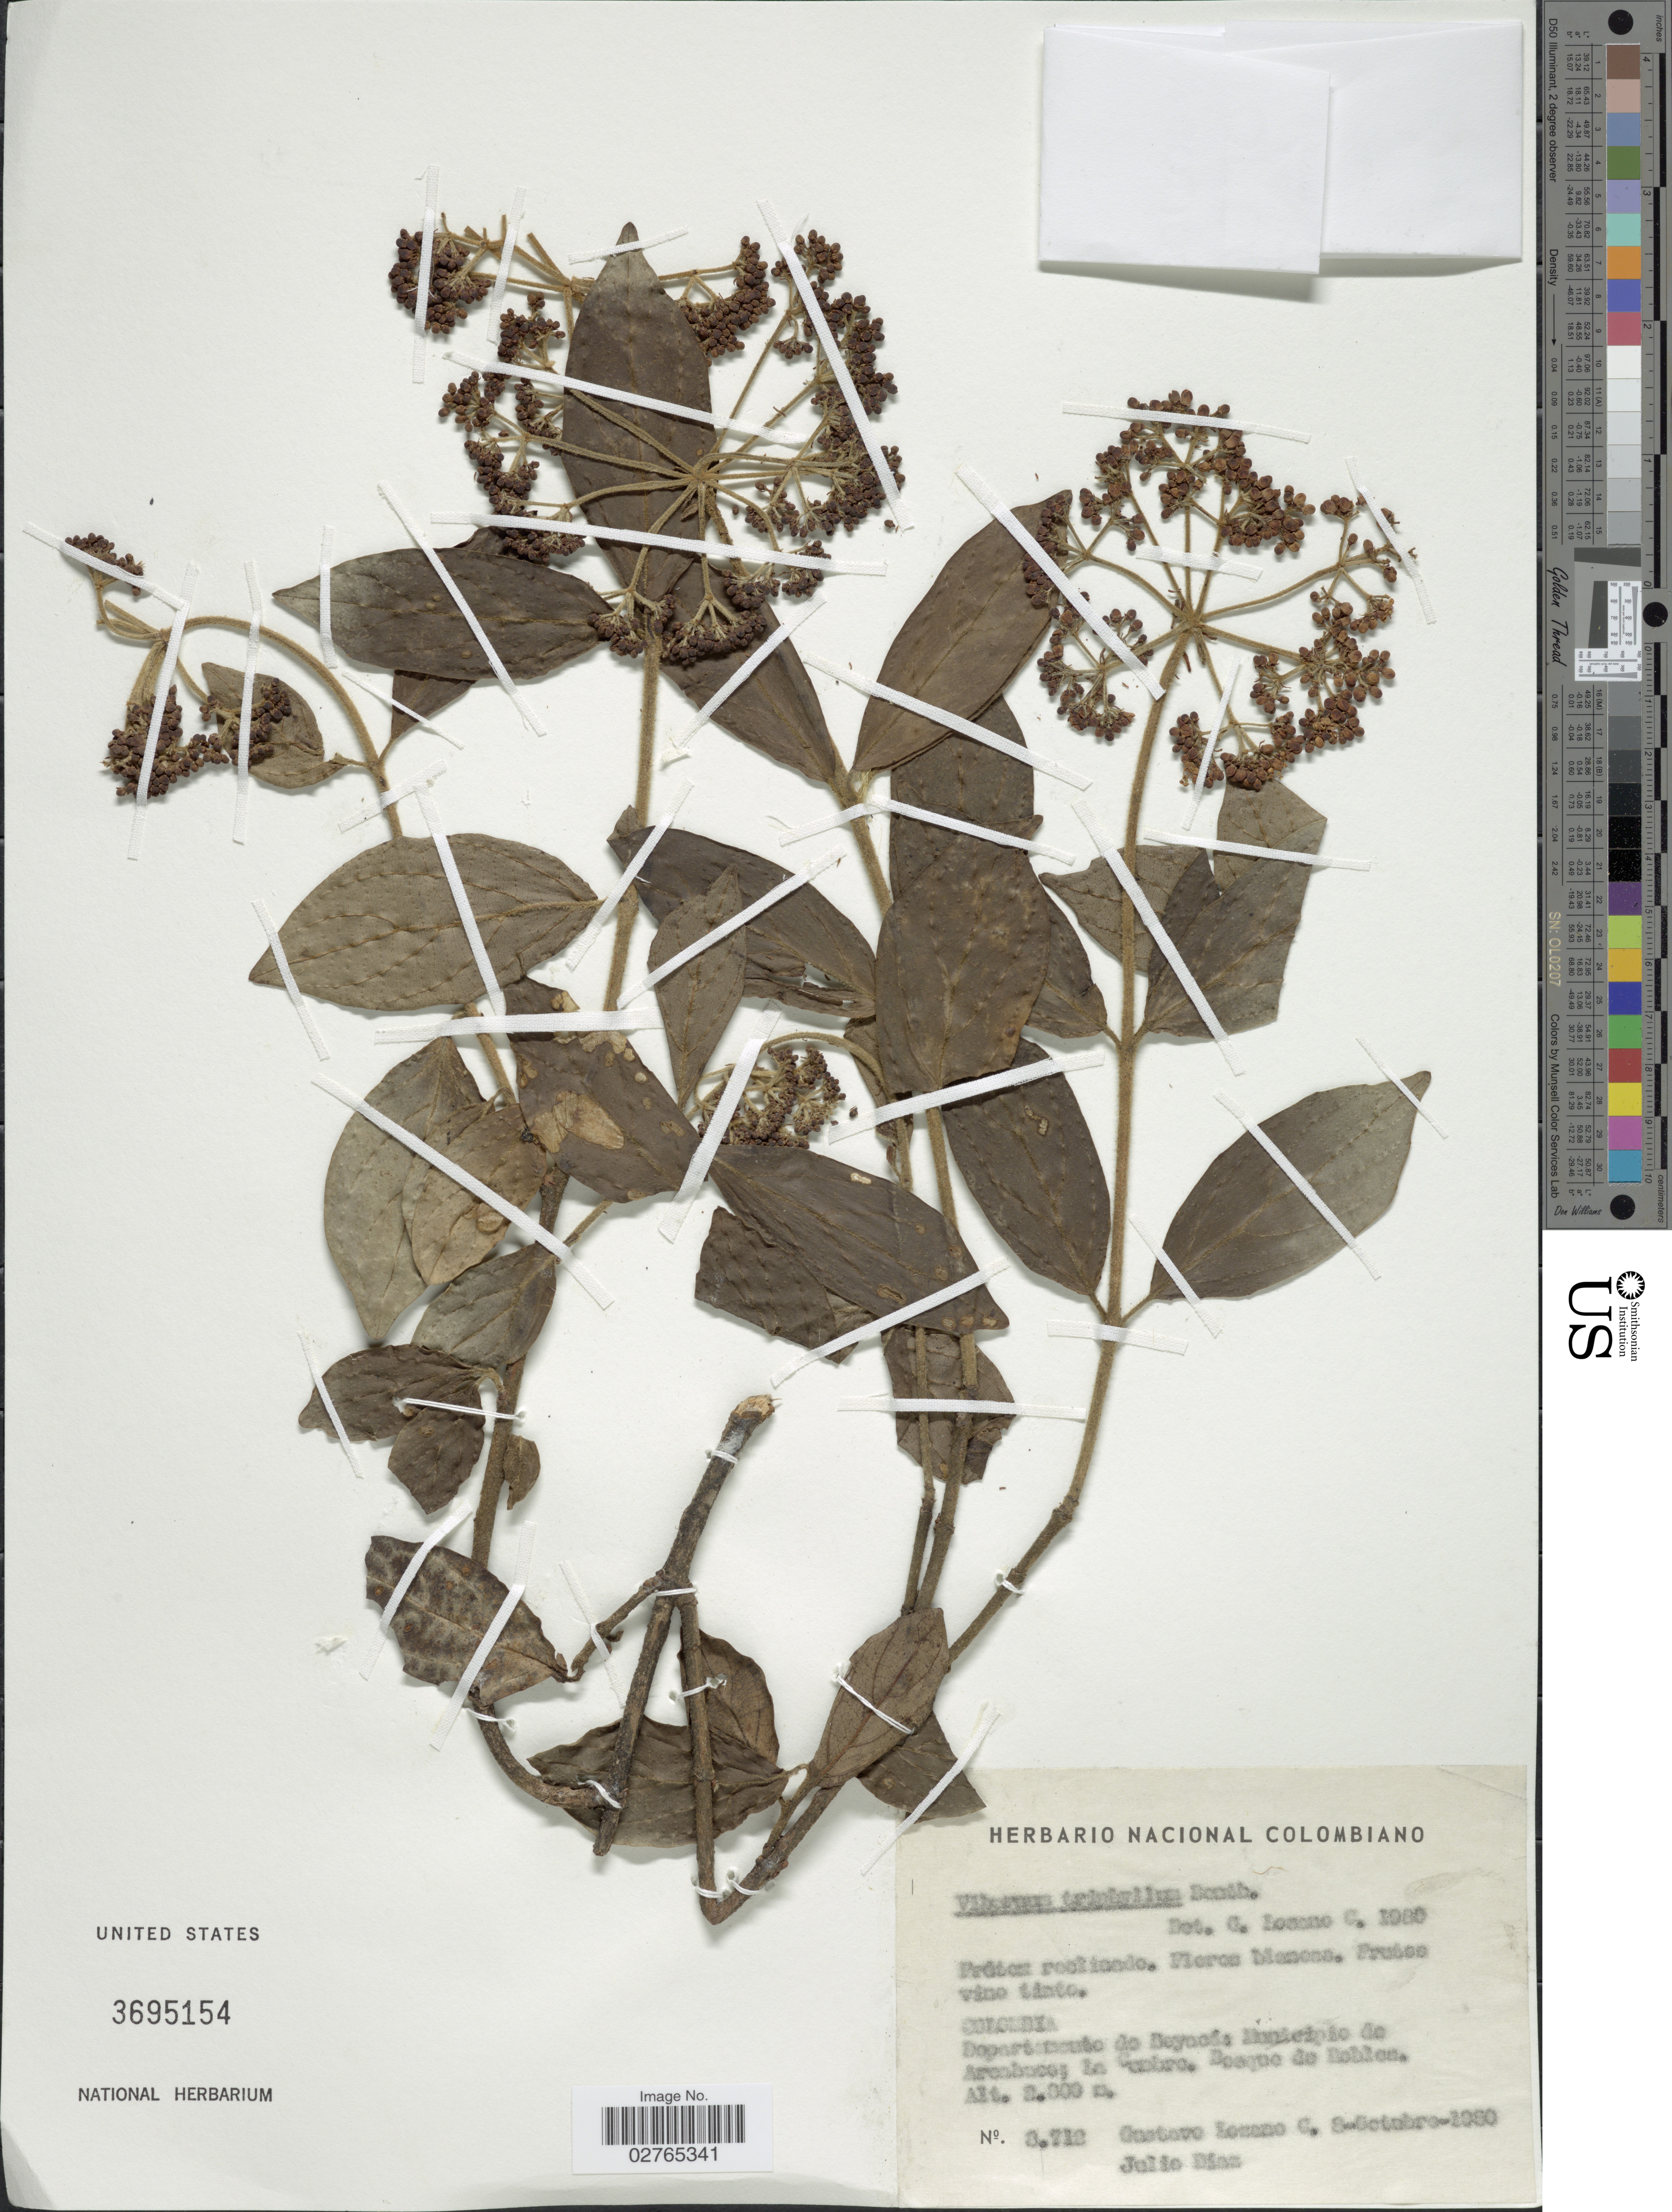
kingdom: Plantae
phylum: Tracheophyta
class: Magnoliopsida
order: Dipsacales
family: Viburnaceae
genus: Viburnum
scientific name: Viburnum triphyllum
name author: Benth.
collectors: G. Lozano-Contreras & J. Diaz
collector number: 3712*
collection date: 1980-10-08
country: Colombia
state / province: Boyacá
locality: Departamento de Boyacá: Municipio de Arembuco; La Cumbro. Bosque de Dobles [interpreted]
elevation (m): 3800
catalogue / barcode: US 3695154